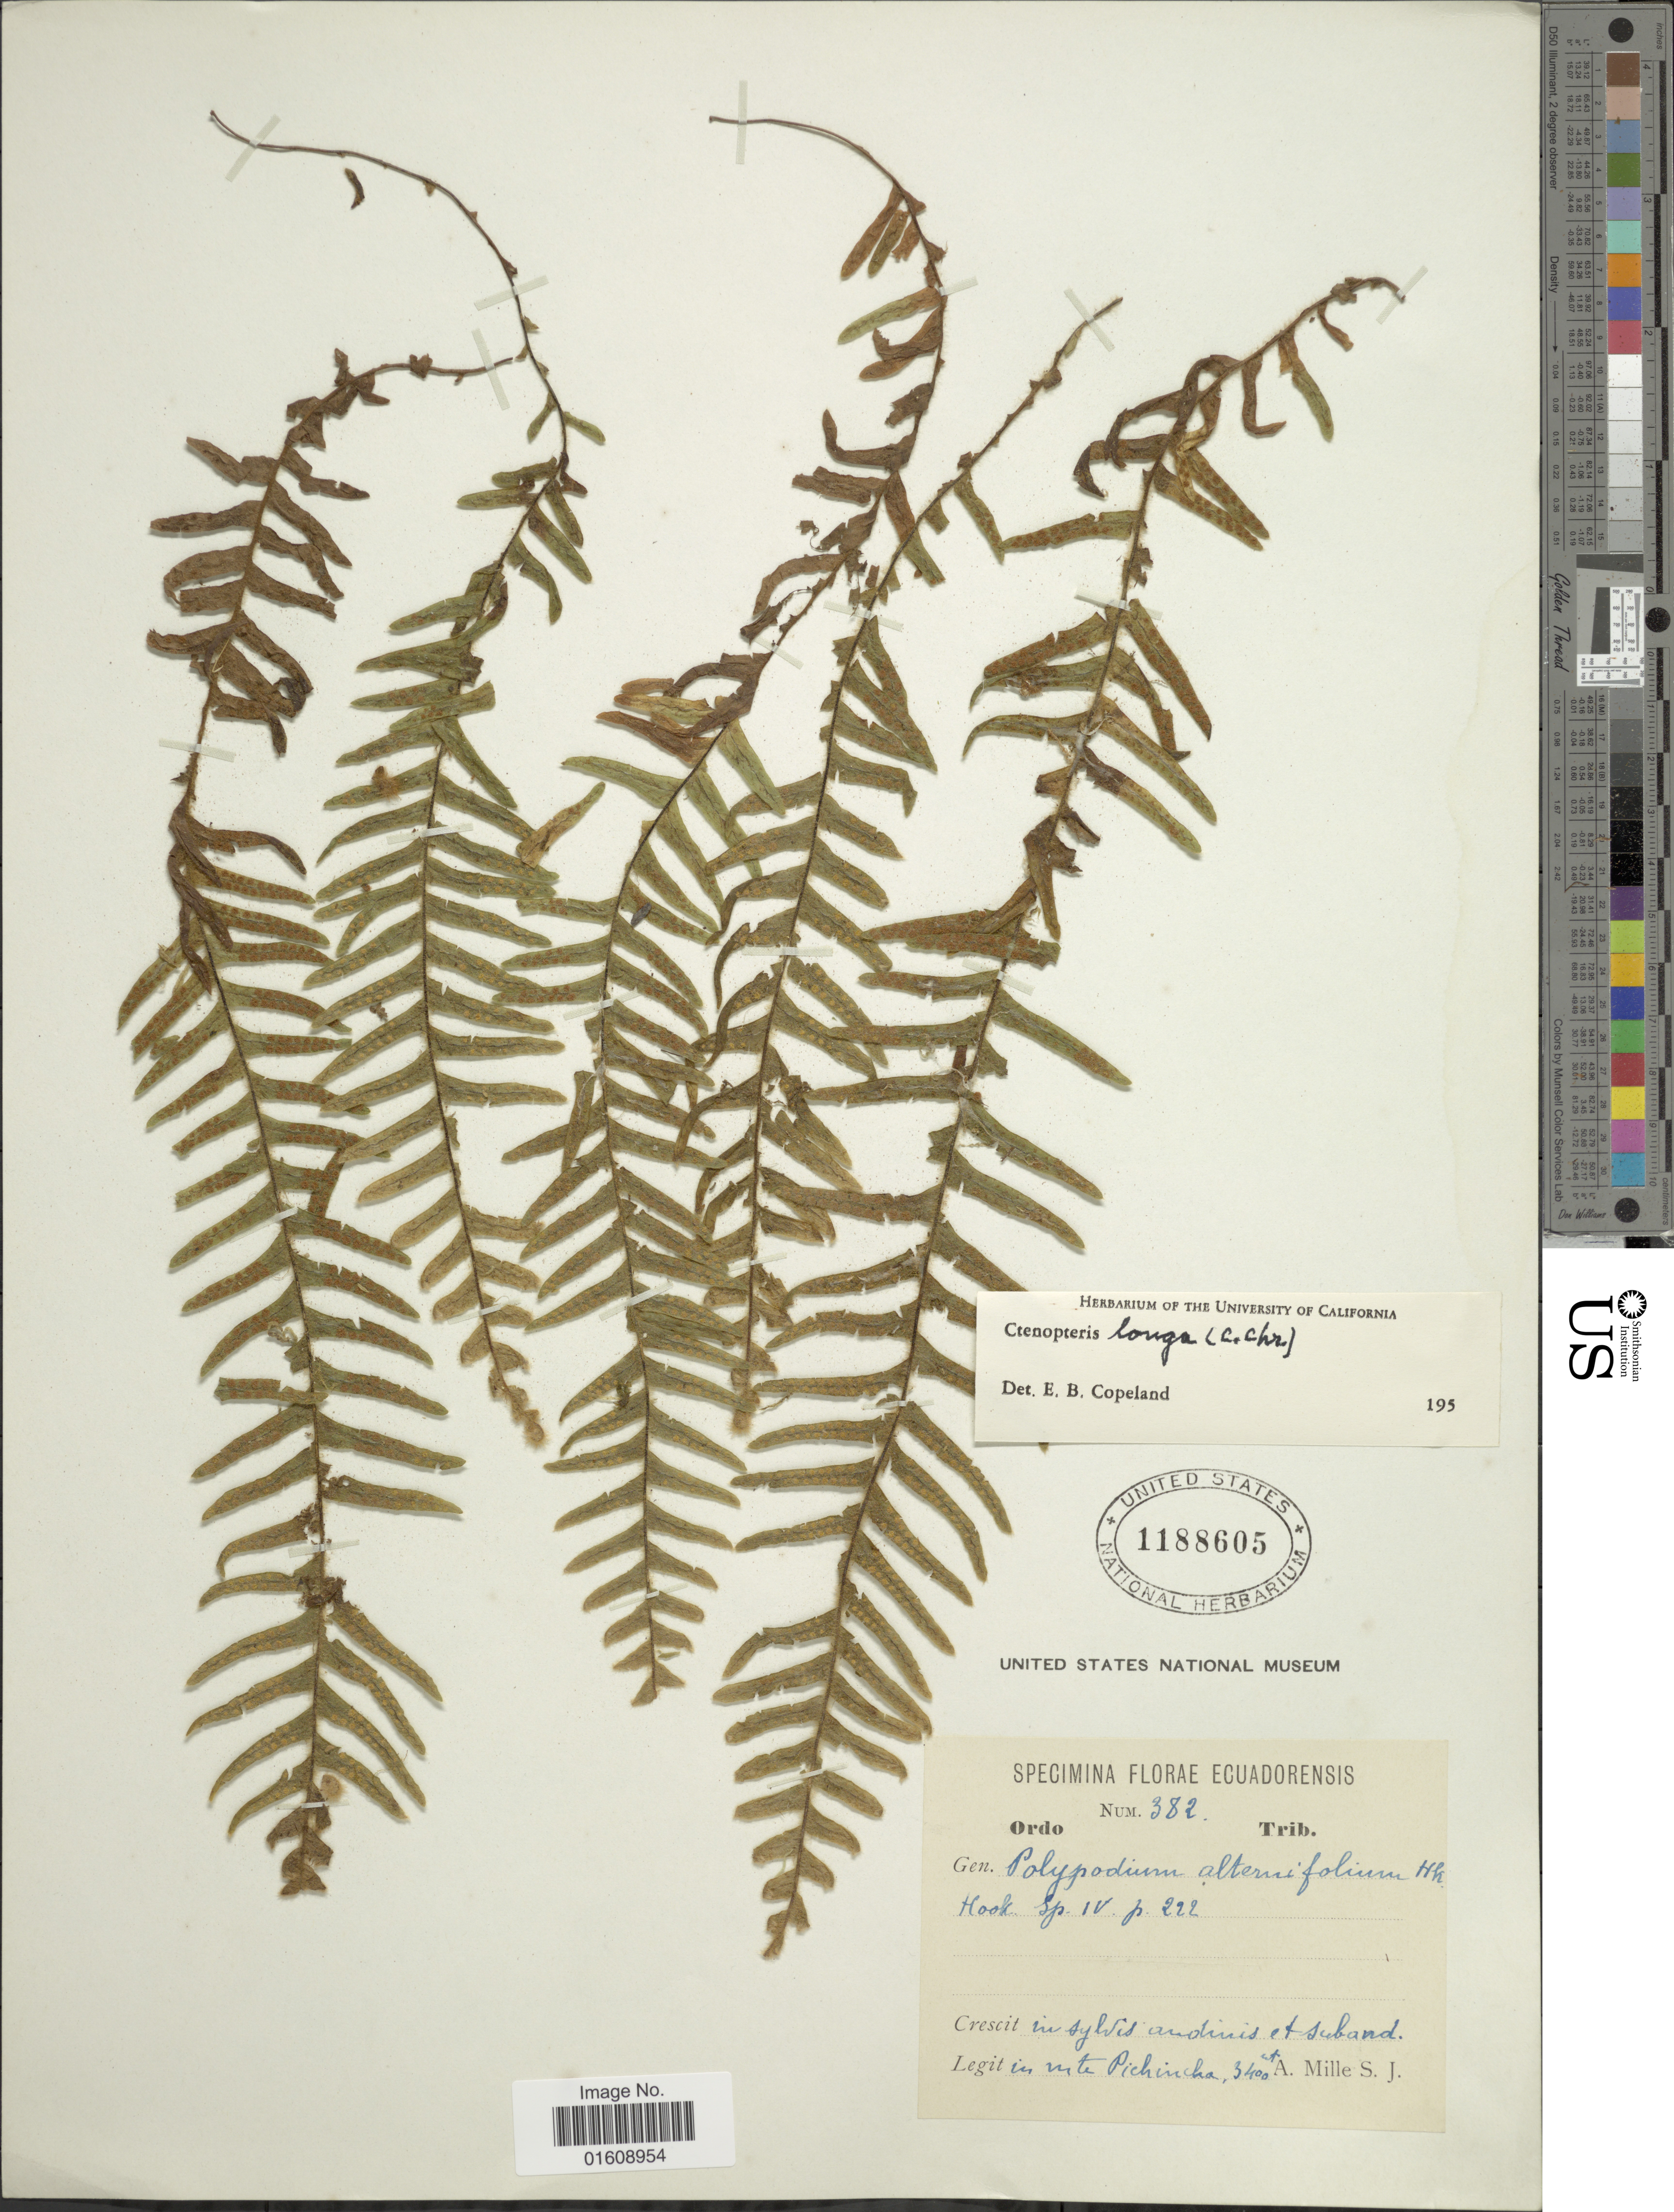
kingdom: Plantae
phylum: Tracheophyta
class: Polypodiopsida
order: Polypodiales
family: Polypodiaceae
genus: Alansmia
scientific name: Alansmia lanigera var. lanigera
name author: (Desv.) Moguel & M. Kessler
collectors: A. Mille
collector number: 382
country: Ecuador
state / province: Pichincha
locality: Mte. Pichincha.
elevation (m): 3400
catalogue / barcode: US 1188605